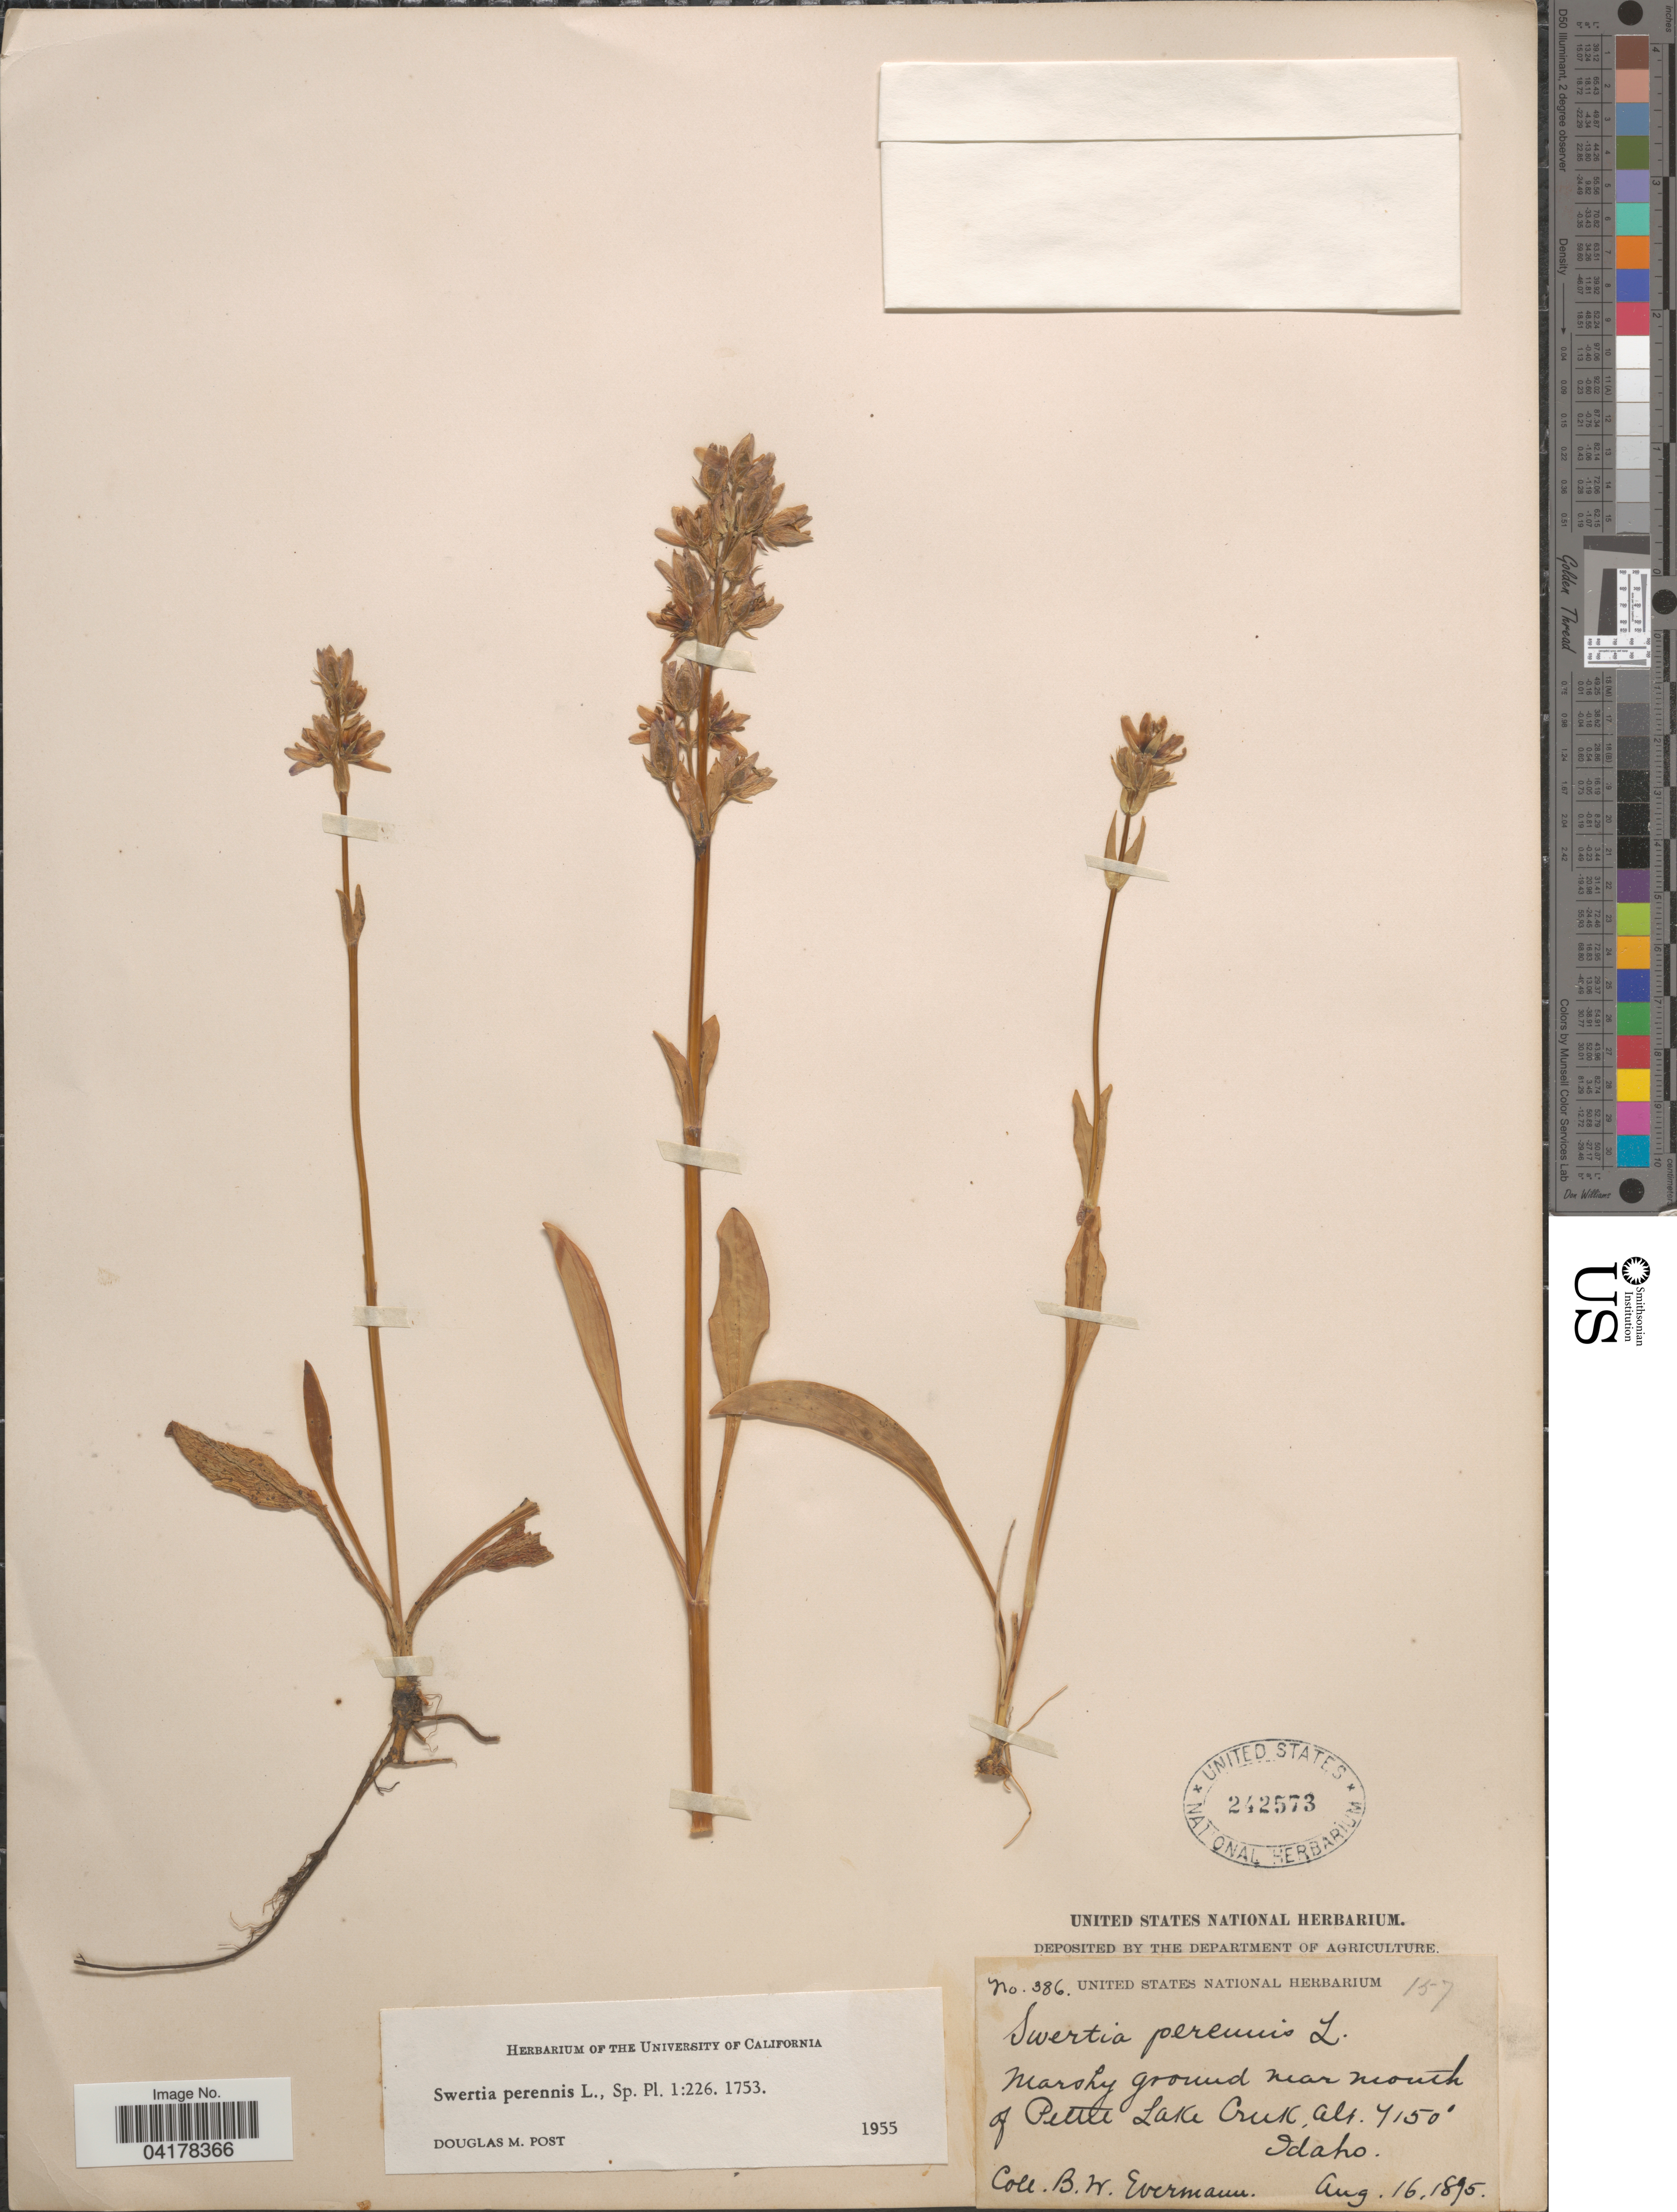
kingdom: Plantae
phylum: Tracheophyta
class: Magnoliopsida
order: Gentianales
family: Gentianaceae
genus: Swertia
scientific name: Swertia perennis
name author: L.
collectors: B. W. Evermann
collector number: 386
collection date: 1895-08-16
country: United States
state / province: Idaho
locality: Marshy ground near mouth of Pettit Lake Creek.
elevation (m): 2179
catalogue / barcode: US 242573